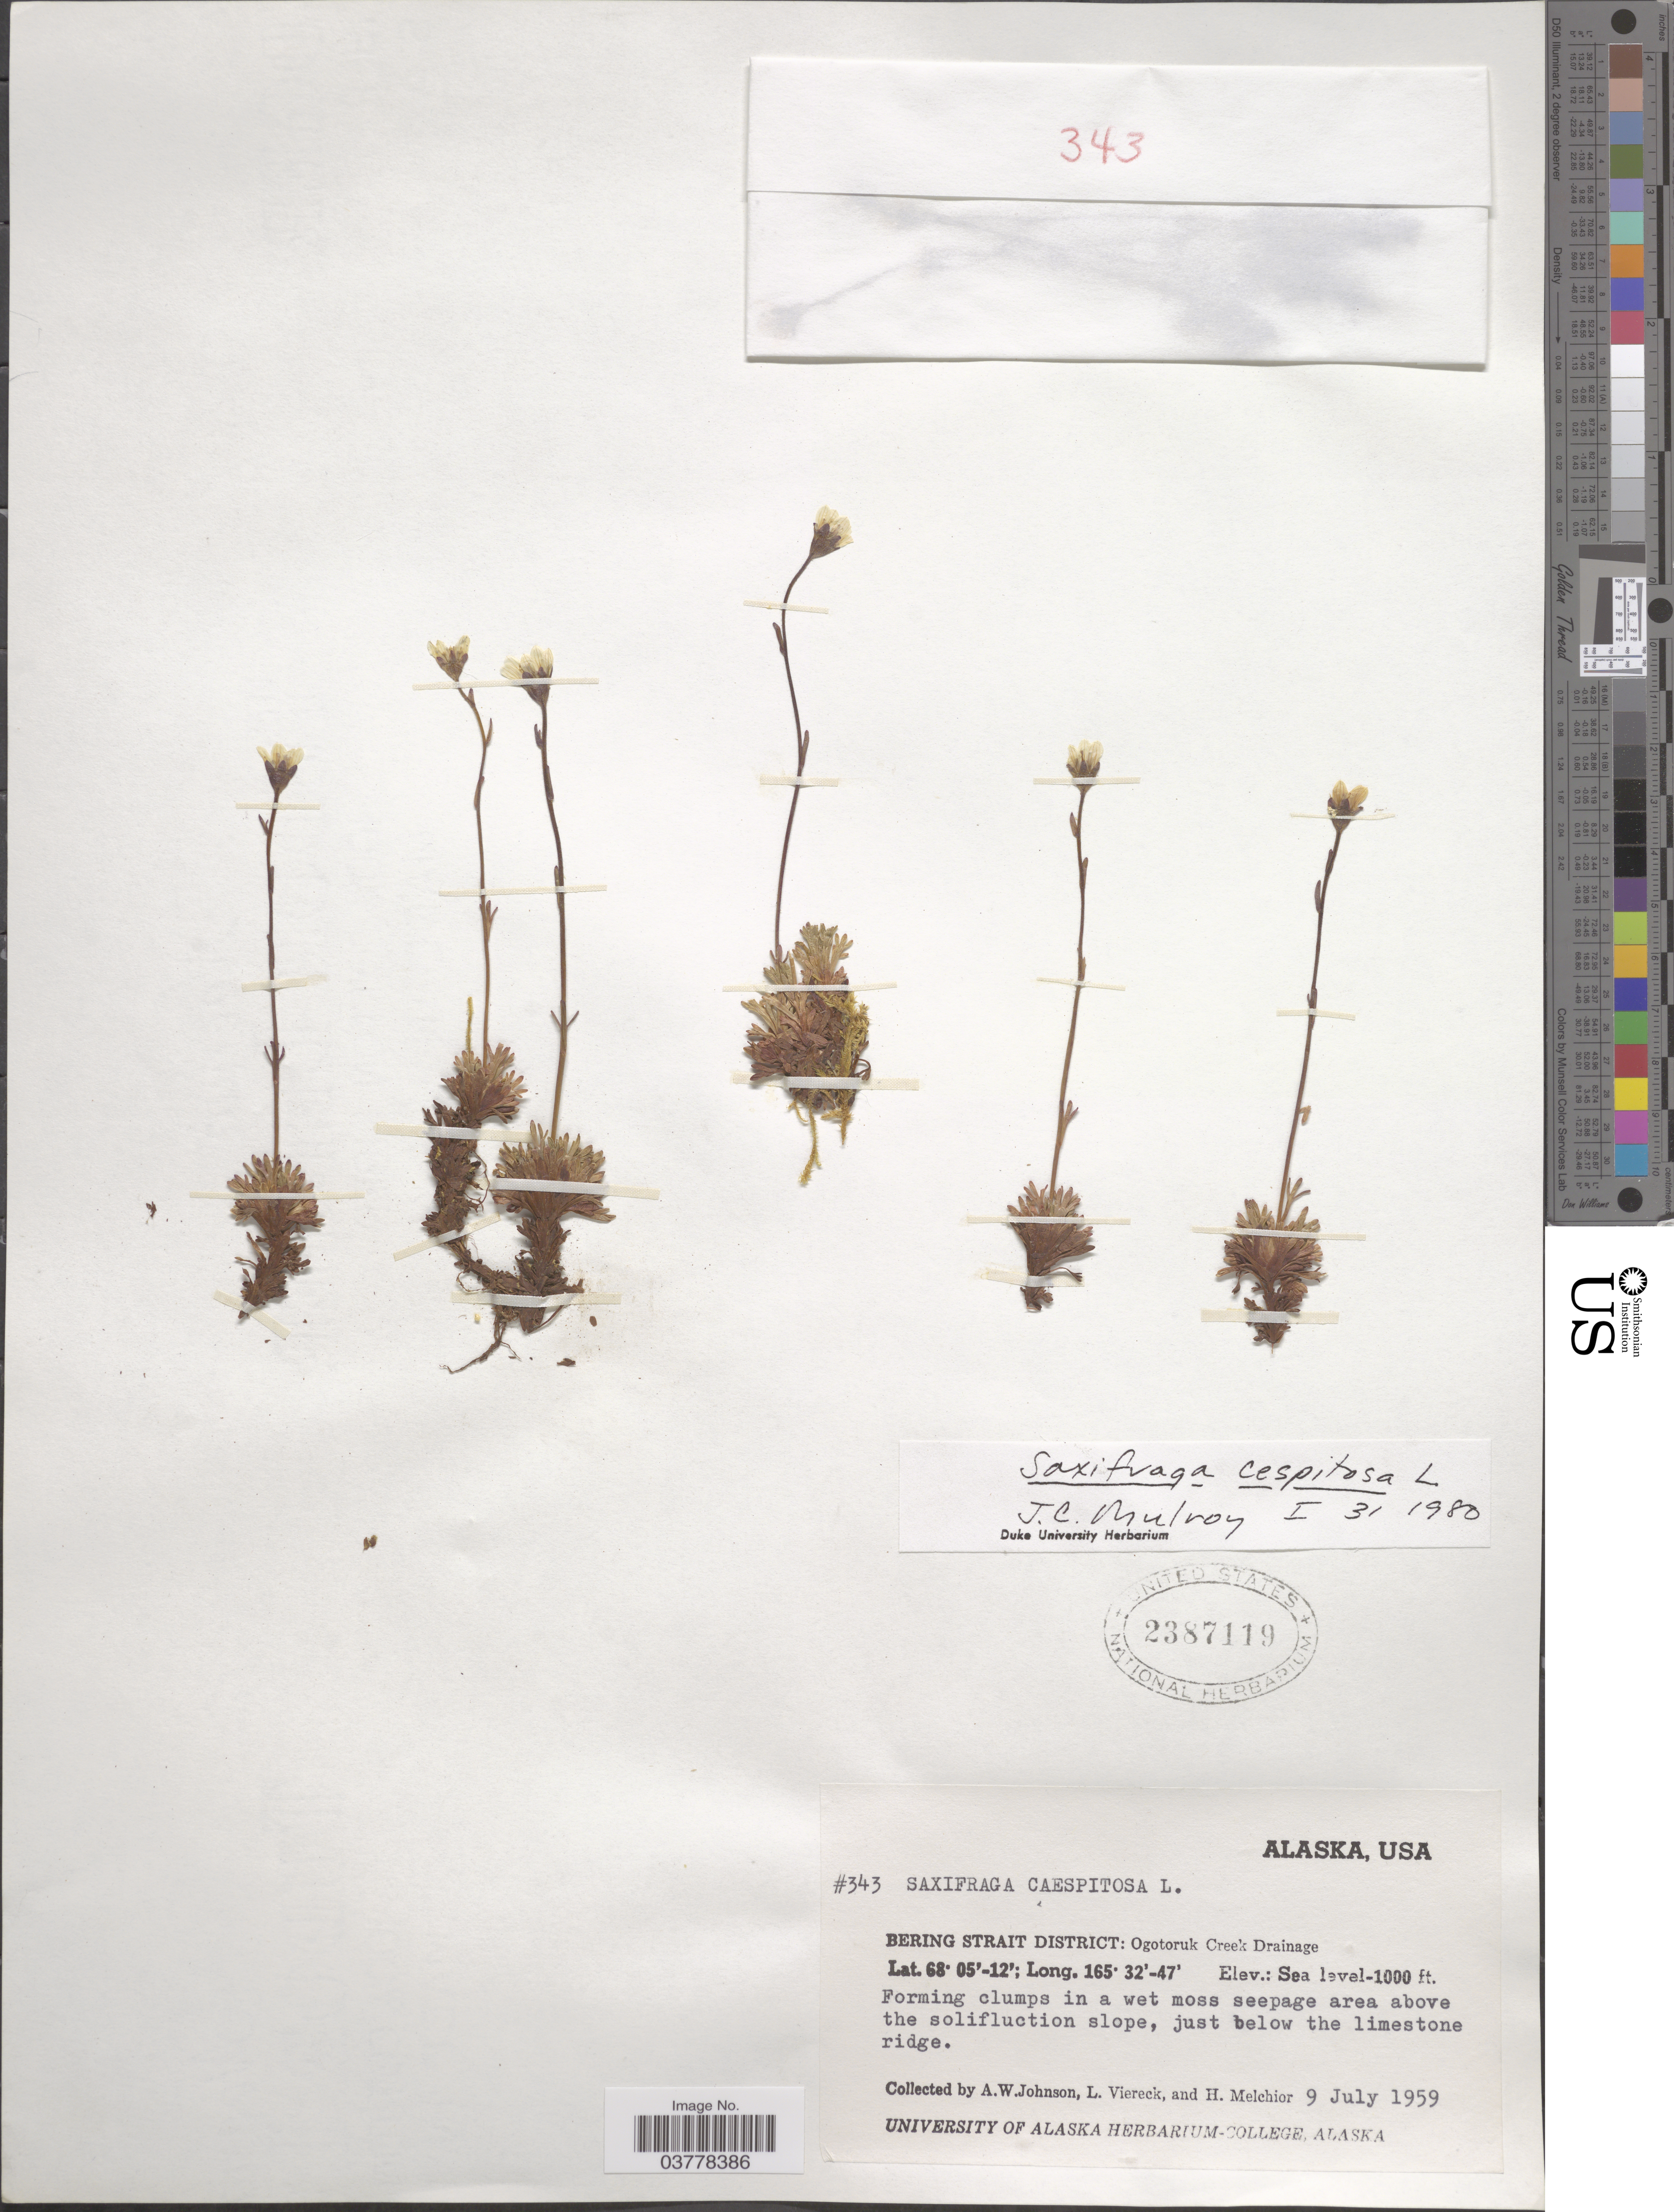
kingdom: Plantae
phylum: Tracheophyta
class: Magnoliopsida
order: Saxifragales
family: Saxifragaceae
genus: Saxifraga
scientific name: Saxifraga caespitosa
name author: L.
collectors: A. W. Johnson, L. Viereck & H. Melchior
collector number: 343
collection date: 1959-07-09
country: United States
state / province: Alaska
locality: Bering Strait District: Ogotoruk Creek Drainage.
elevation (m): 0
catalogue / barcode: US 2387119